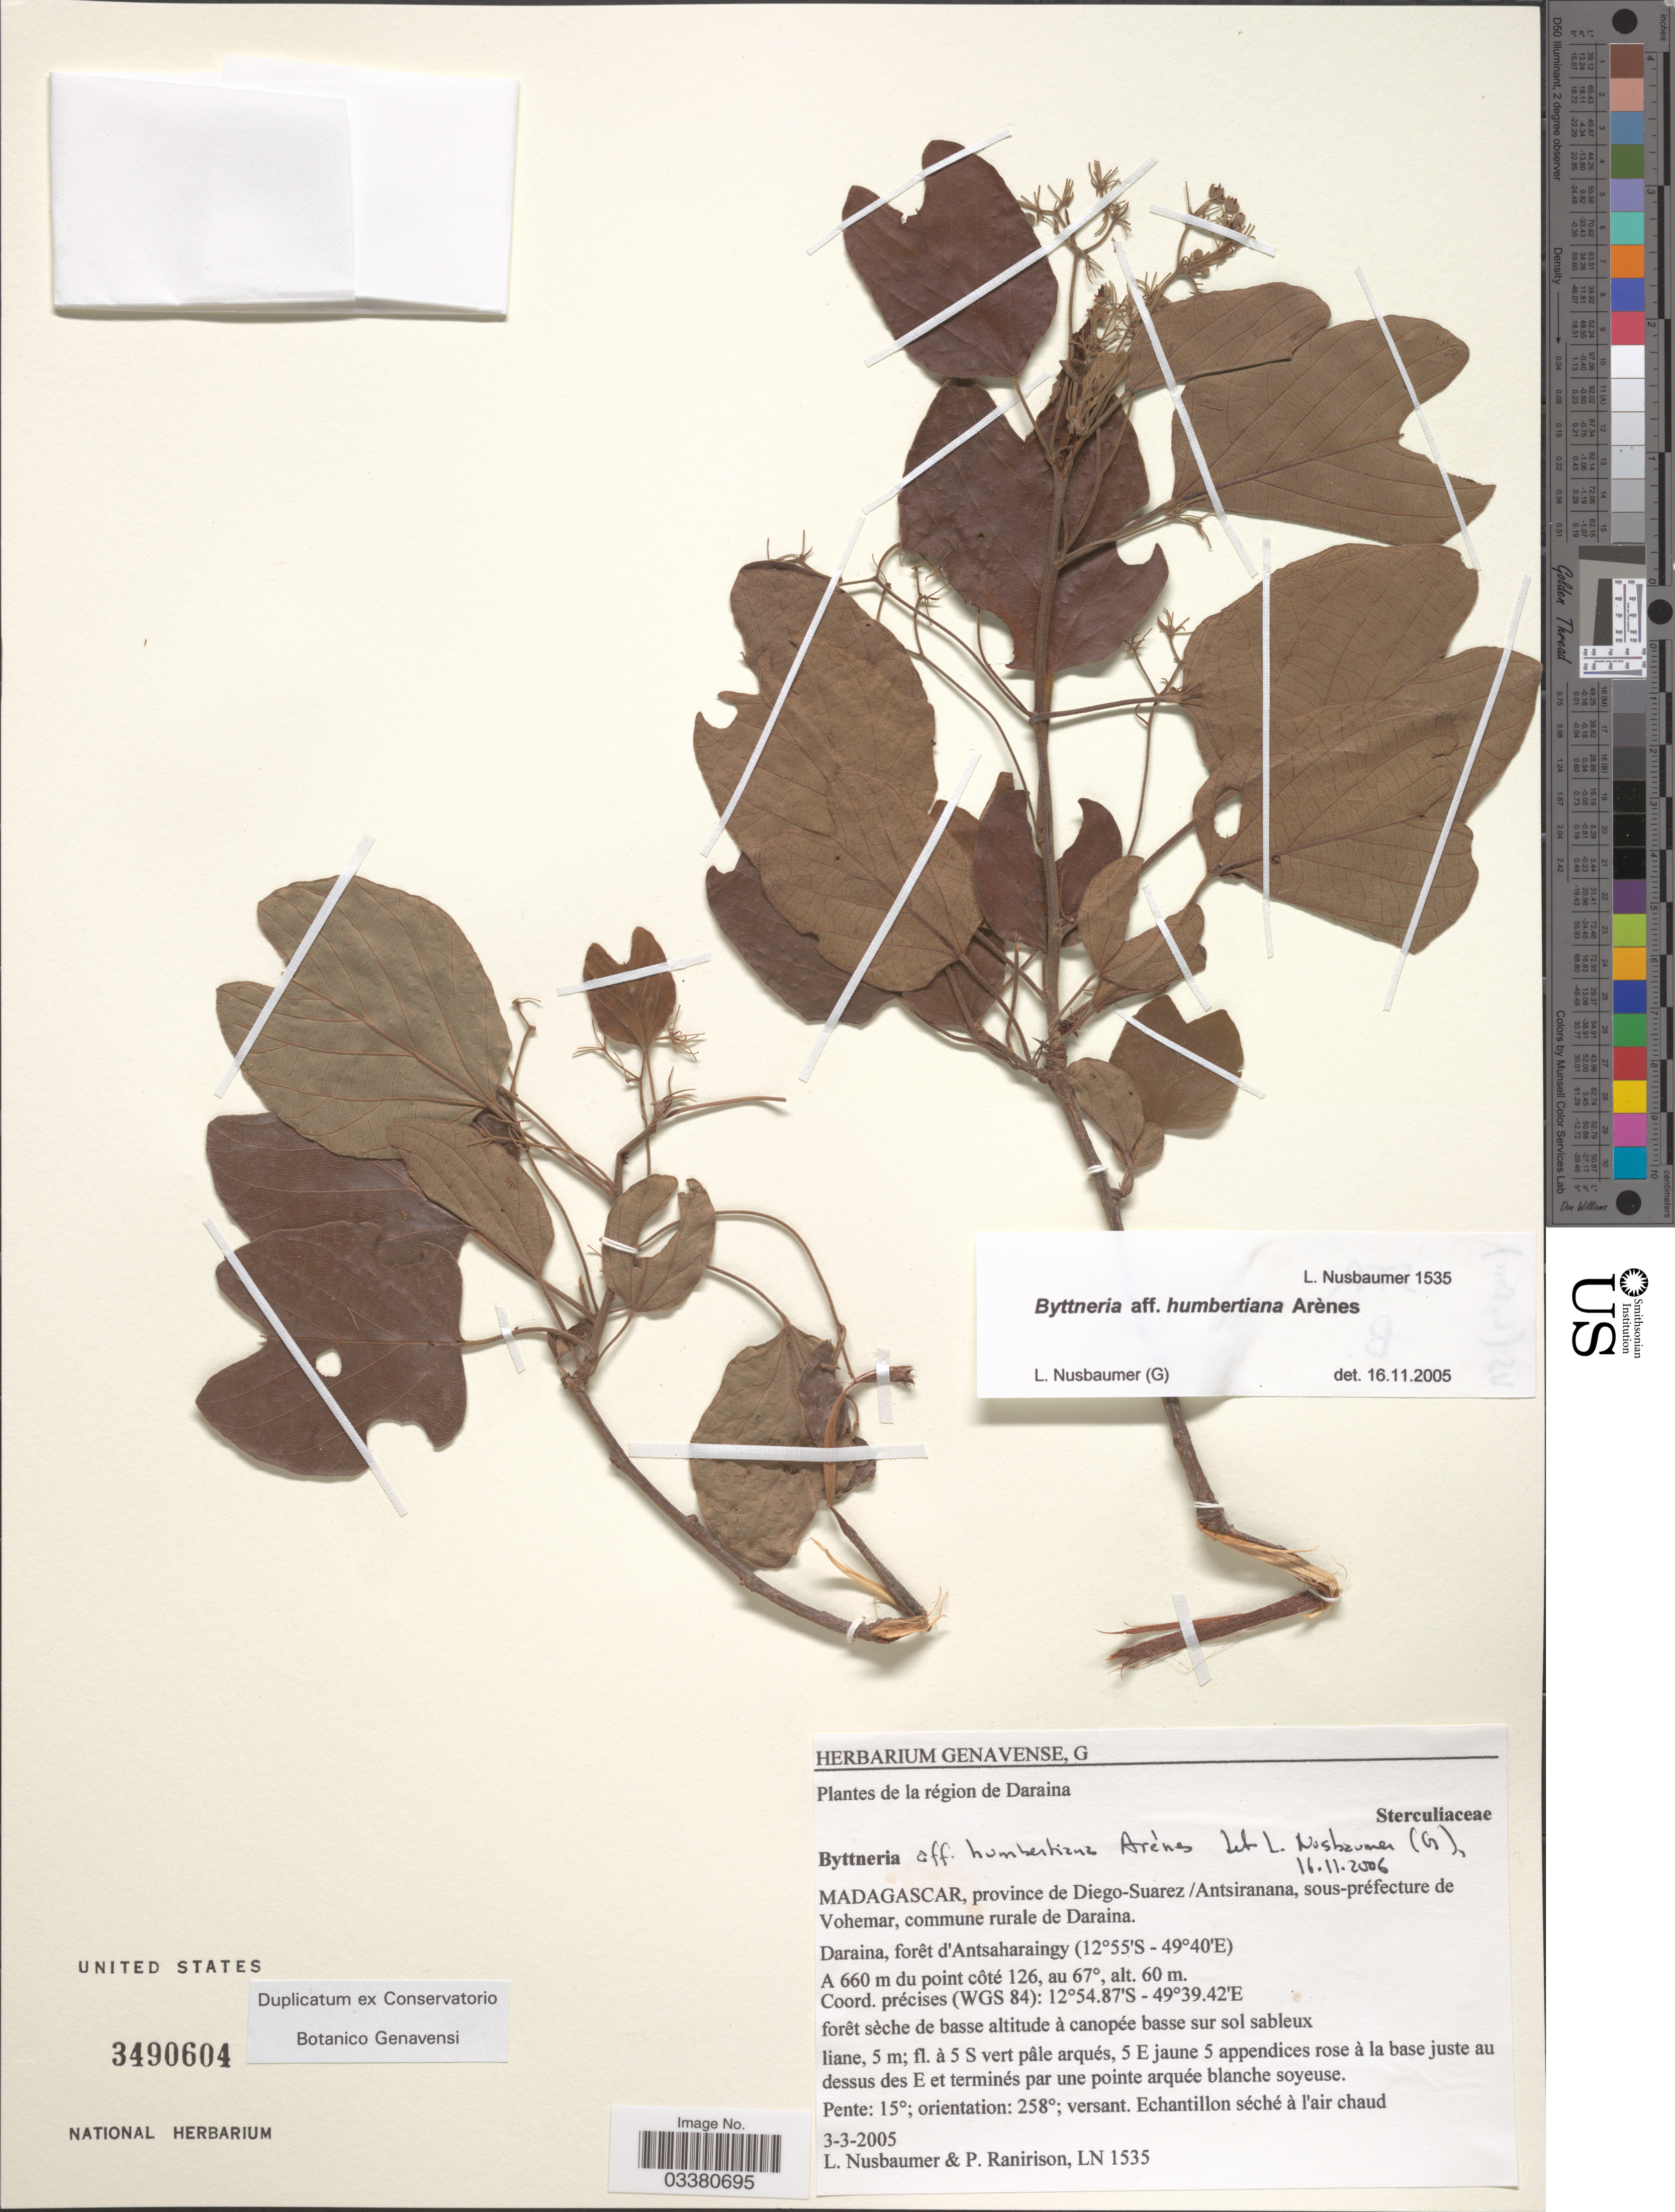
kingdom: Plantae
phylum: Tracheophyta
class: Magnoliopsida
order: Malvales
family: Malvaceae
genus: Byttneria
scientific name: Byttneria humbertiana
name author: Arènes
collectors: L. Nusbaumer & P. Ranirison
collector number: LN 1535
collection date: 2005-03-03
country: Madagascar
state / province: Sava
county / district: Vohémar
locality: De la région de Daraina. Province de Diego-Suarez, sous-préfecture de Vohemar, commune rurale de Daraina. Daraina, forêt d'Antsaharaingy. A 660 m du point côté 126, au 67°. (WGS 84).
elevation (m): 60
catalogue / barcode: US 3490604